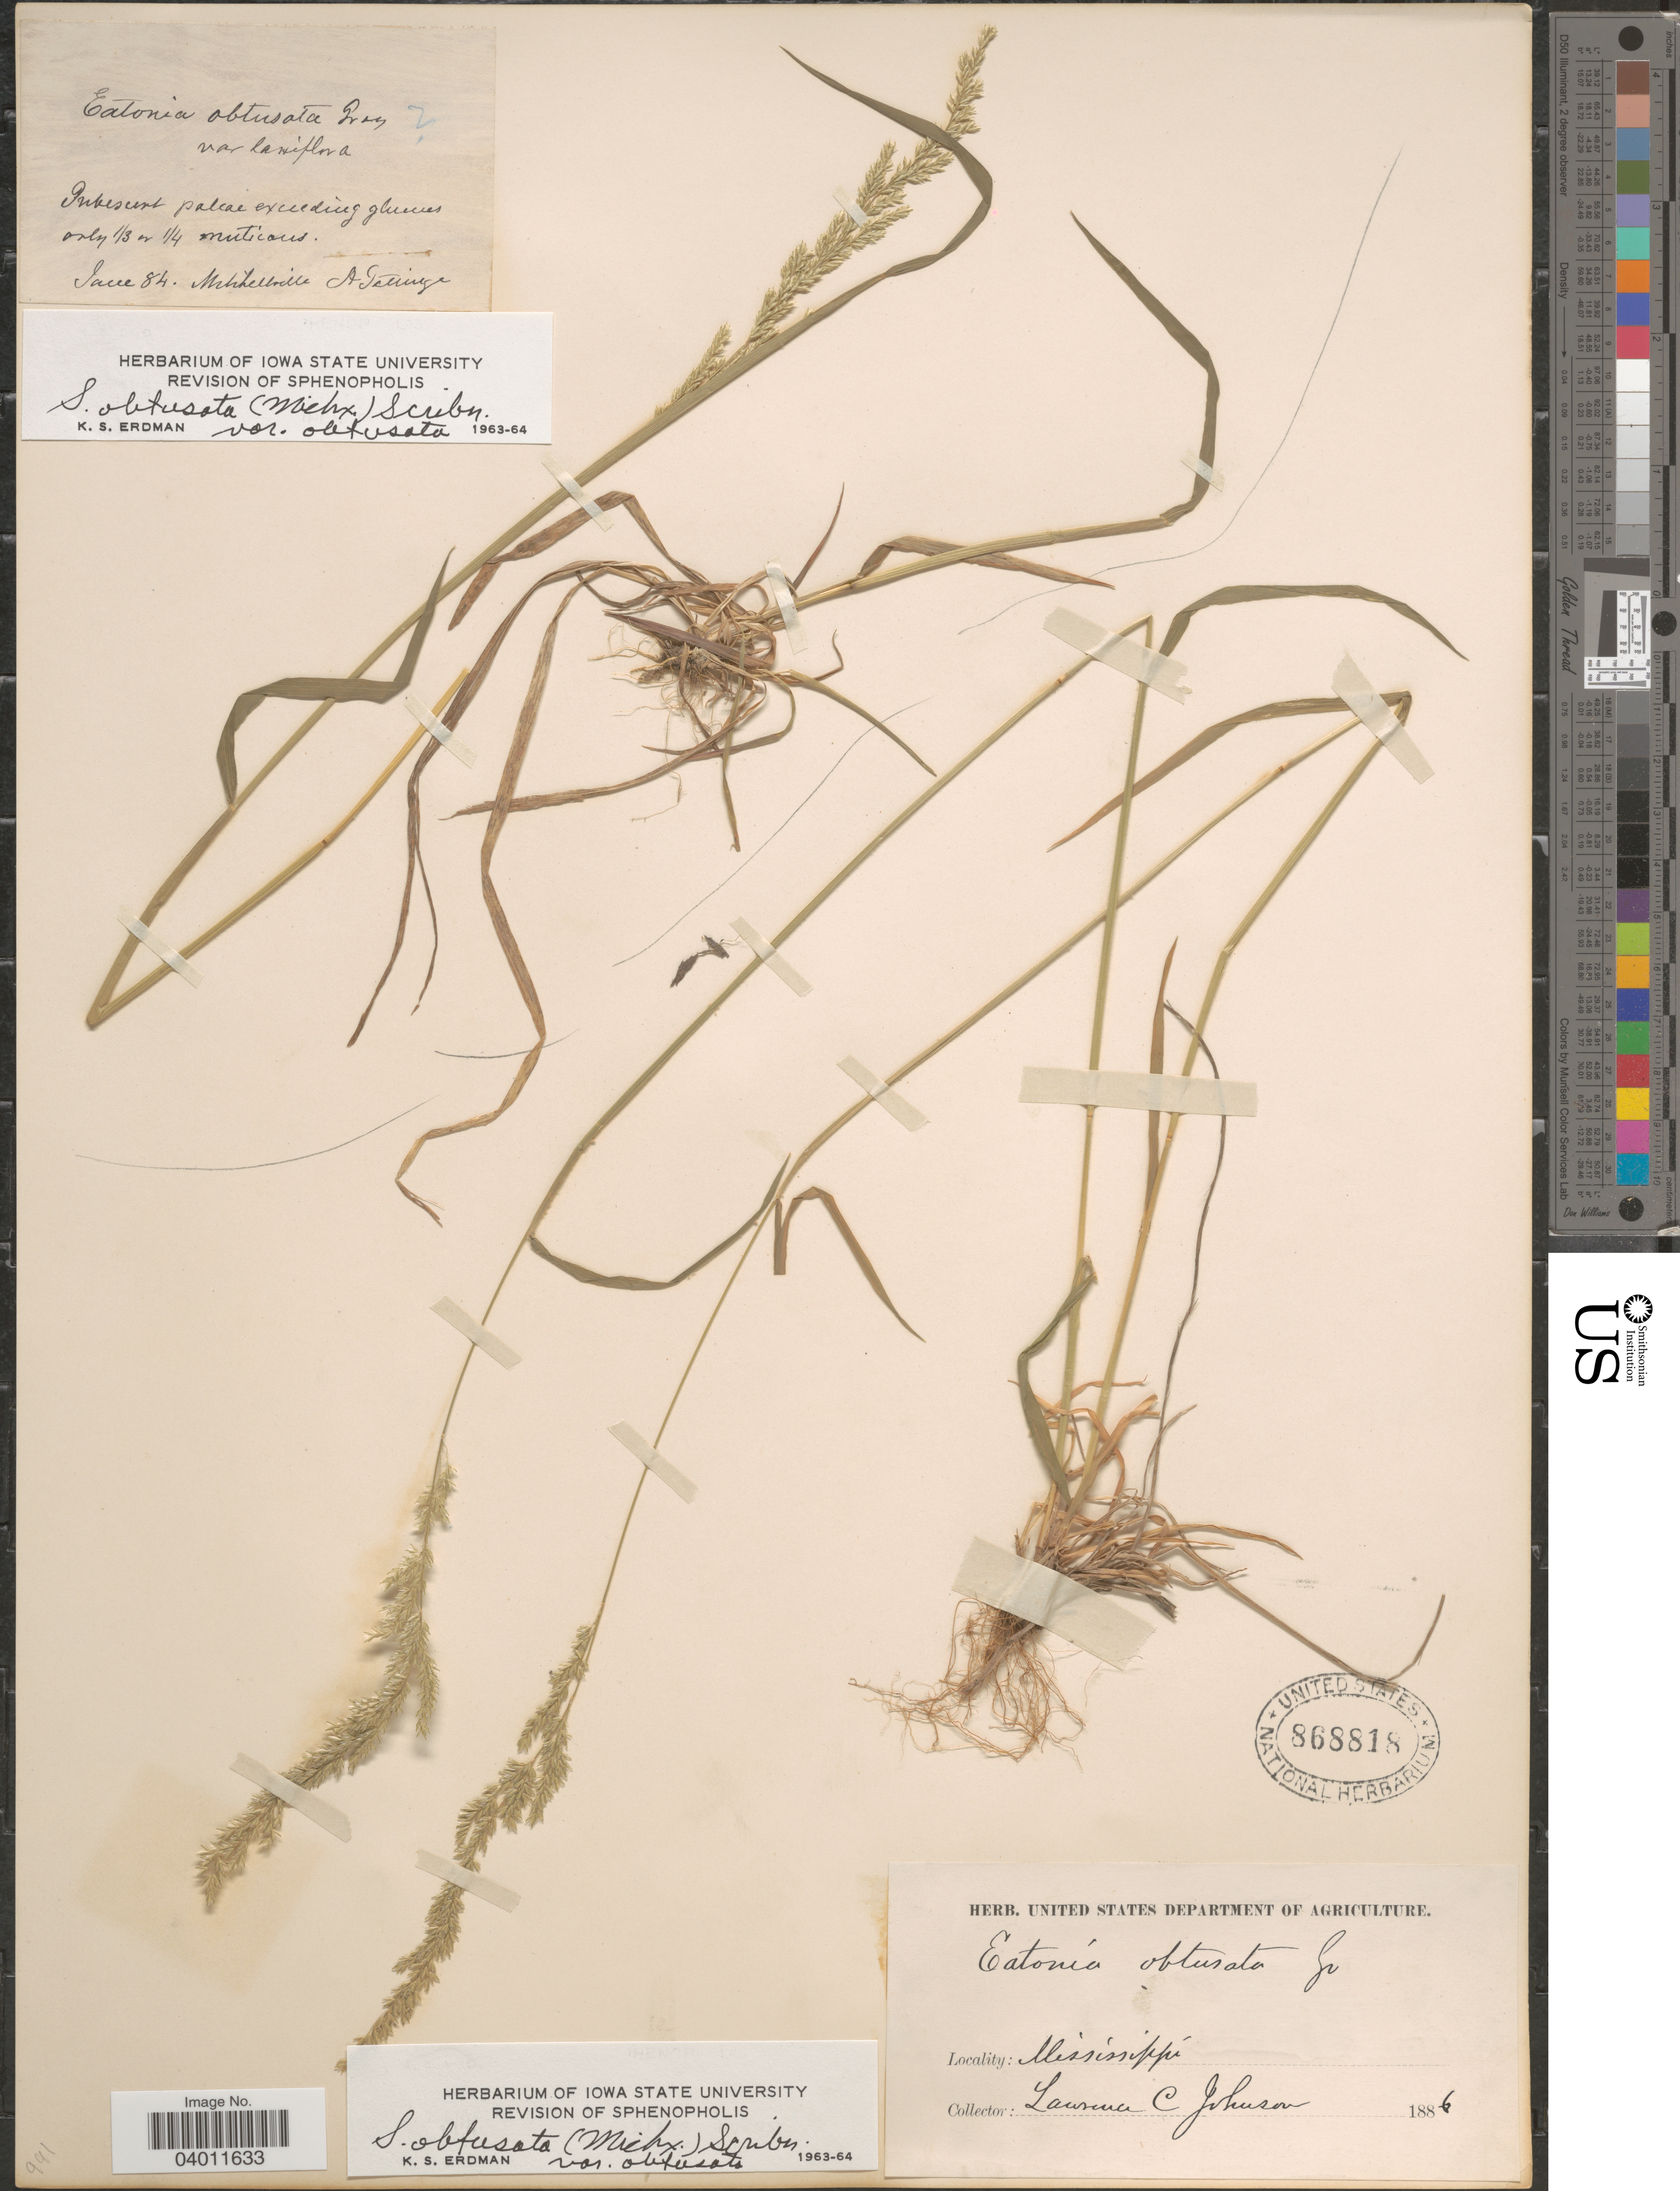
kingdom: Plantae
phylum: Tracheophyta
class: Liliopsida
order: Poales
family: Poaceae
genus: Sphenopholis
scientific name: Sphenopholis obtusata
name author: (Michx.) Scribn.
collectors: L. Johnson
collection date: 1886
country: United States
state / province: Mississippi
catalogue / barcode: US 868818